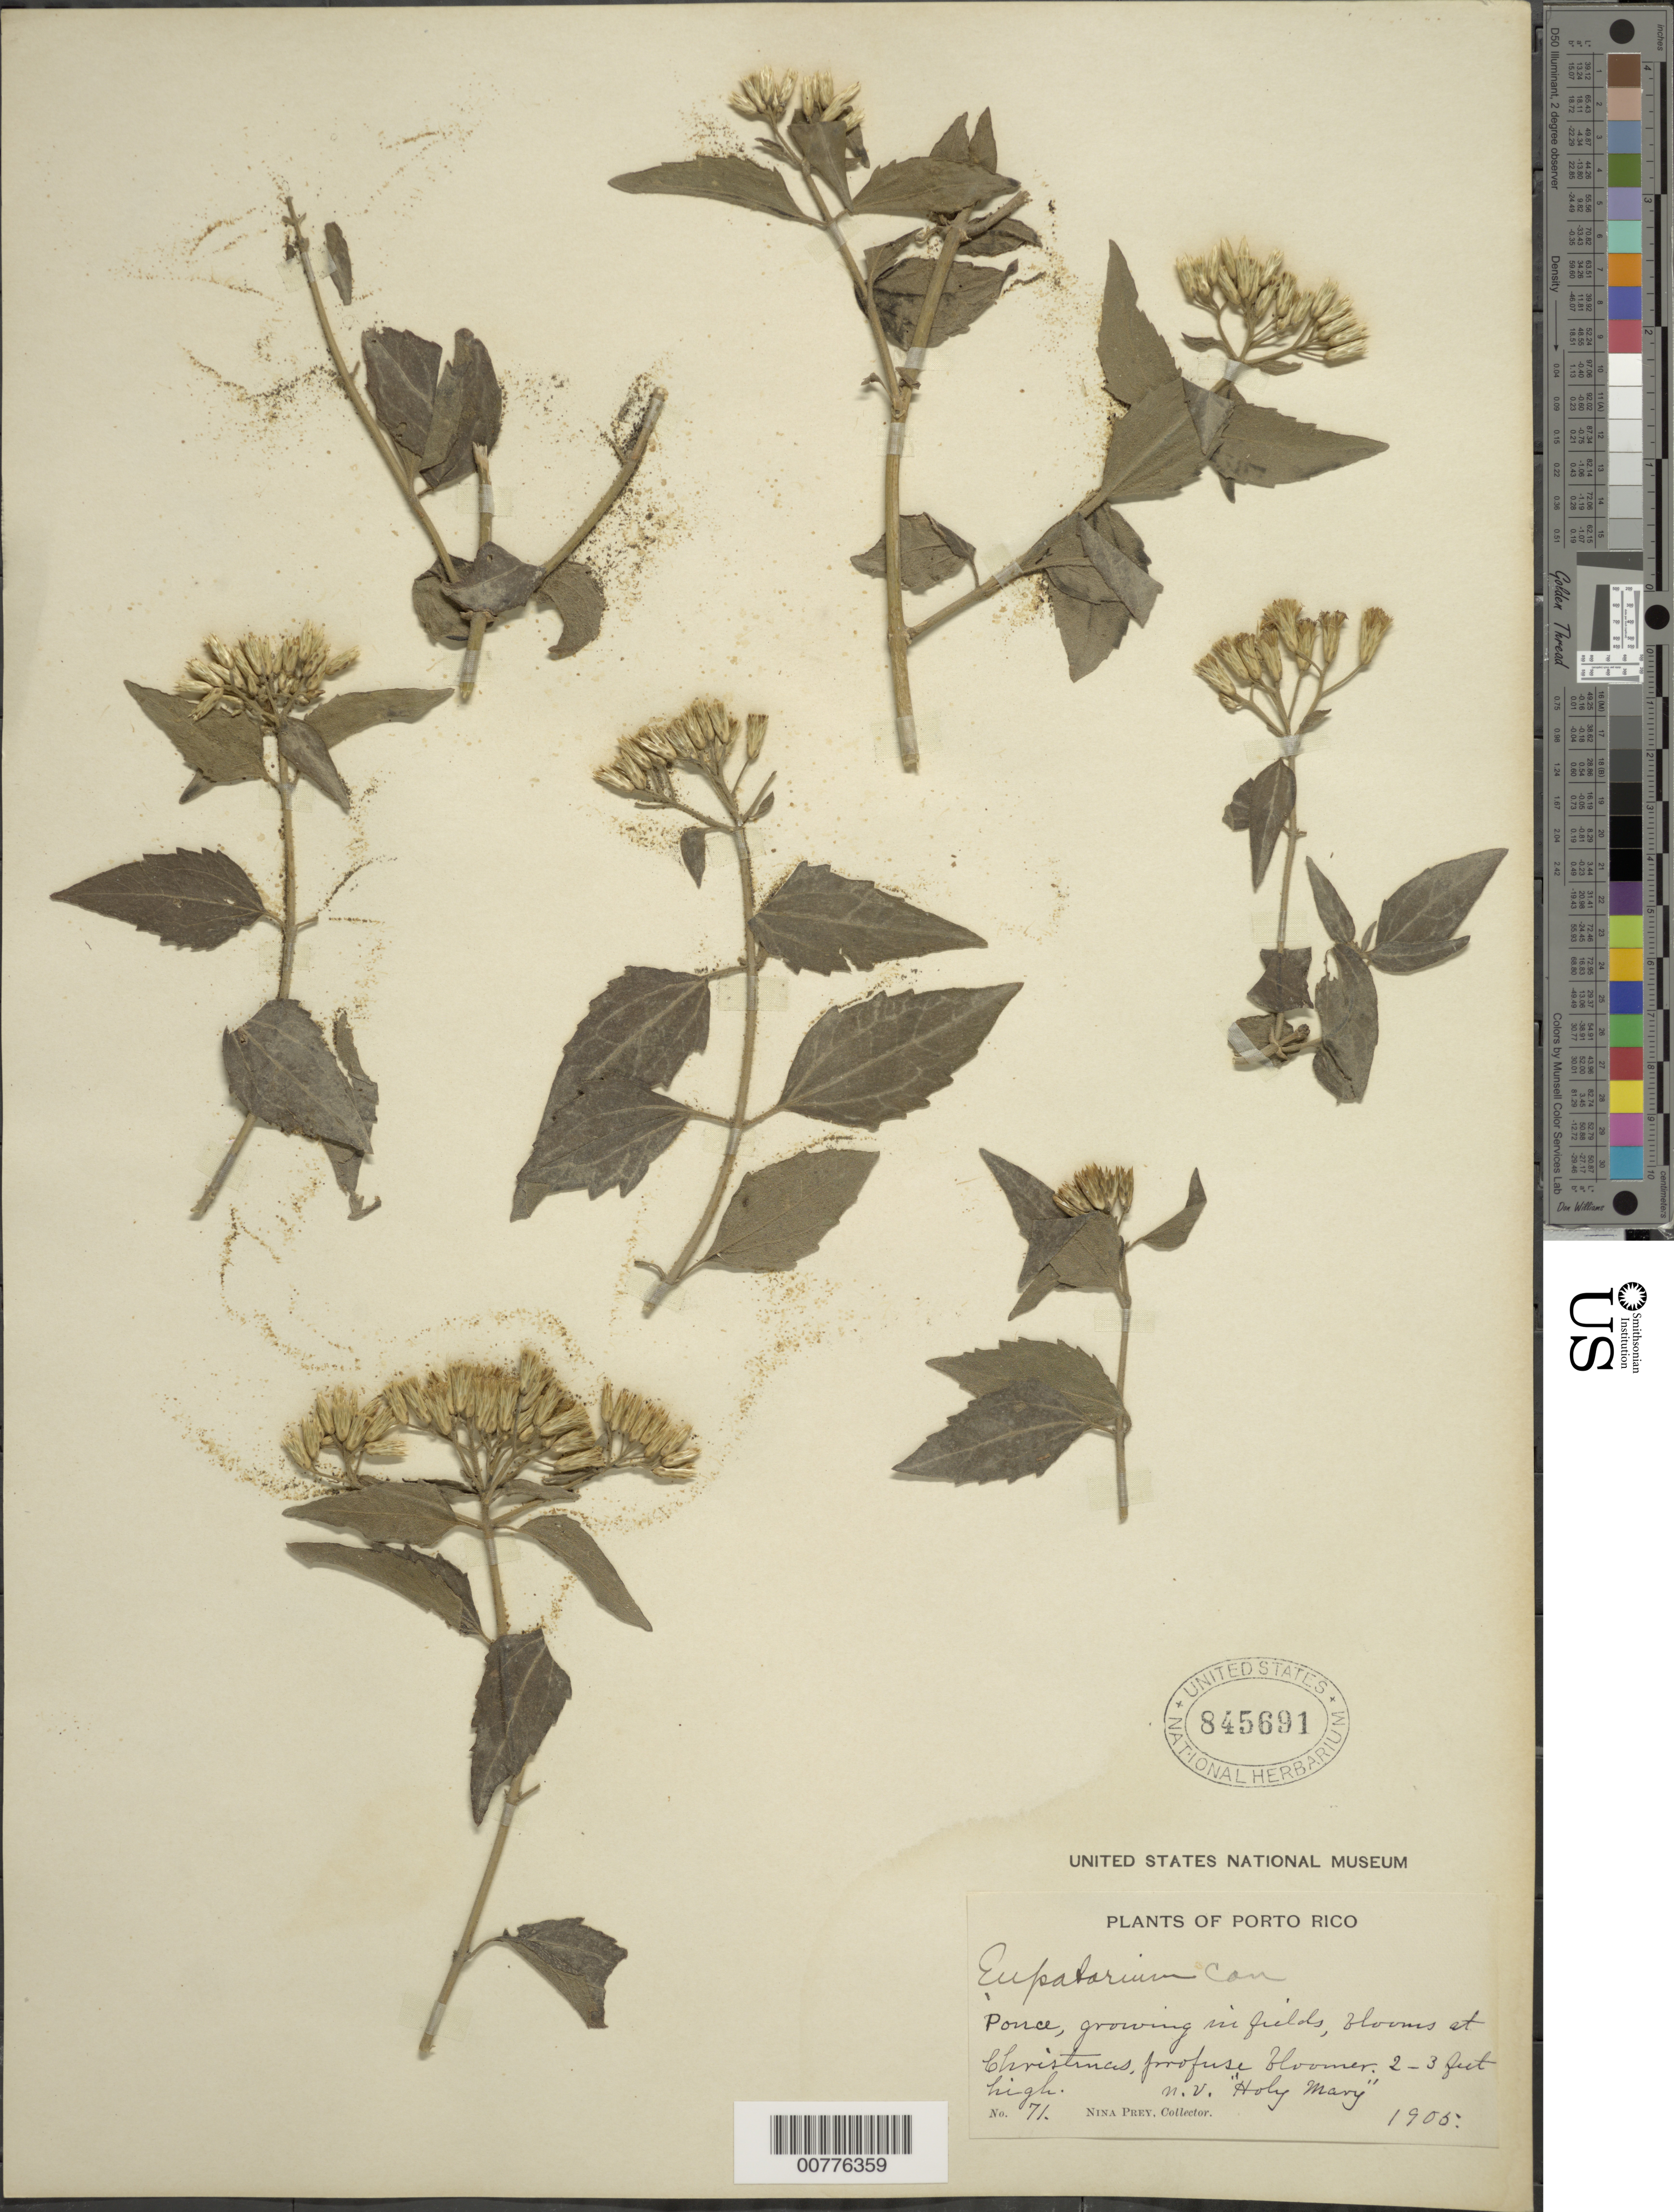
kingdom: Plantae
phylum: Tracheophyta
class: Magnoliopsida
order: Asterales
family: Asteraceae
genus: Chromolaena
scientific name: Chromolaena odorata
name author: (L.) R.M. King & H. Rob.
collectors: N. Prey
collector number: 71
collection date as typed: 1905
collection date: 1905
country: Puerto Rico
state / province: Ponce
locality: Ponce, growing in fields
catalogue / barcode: US 845691